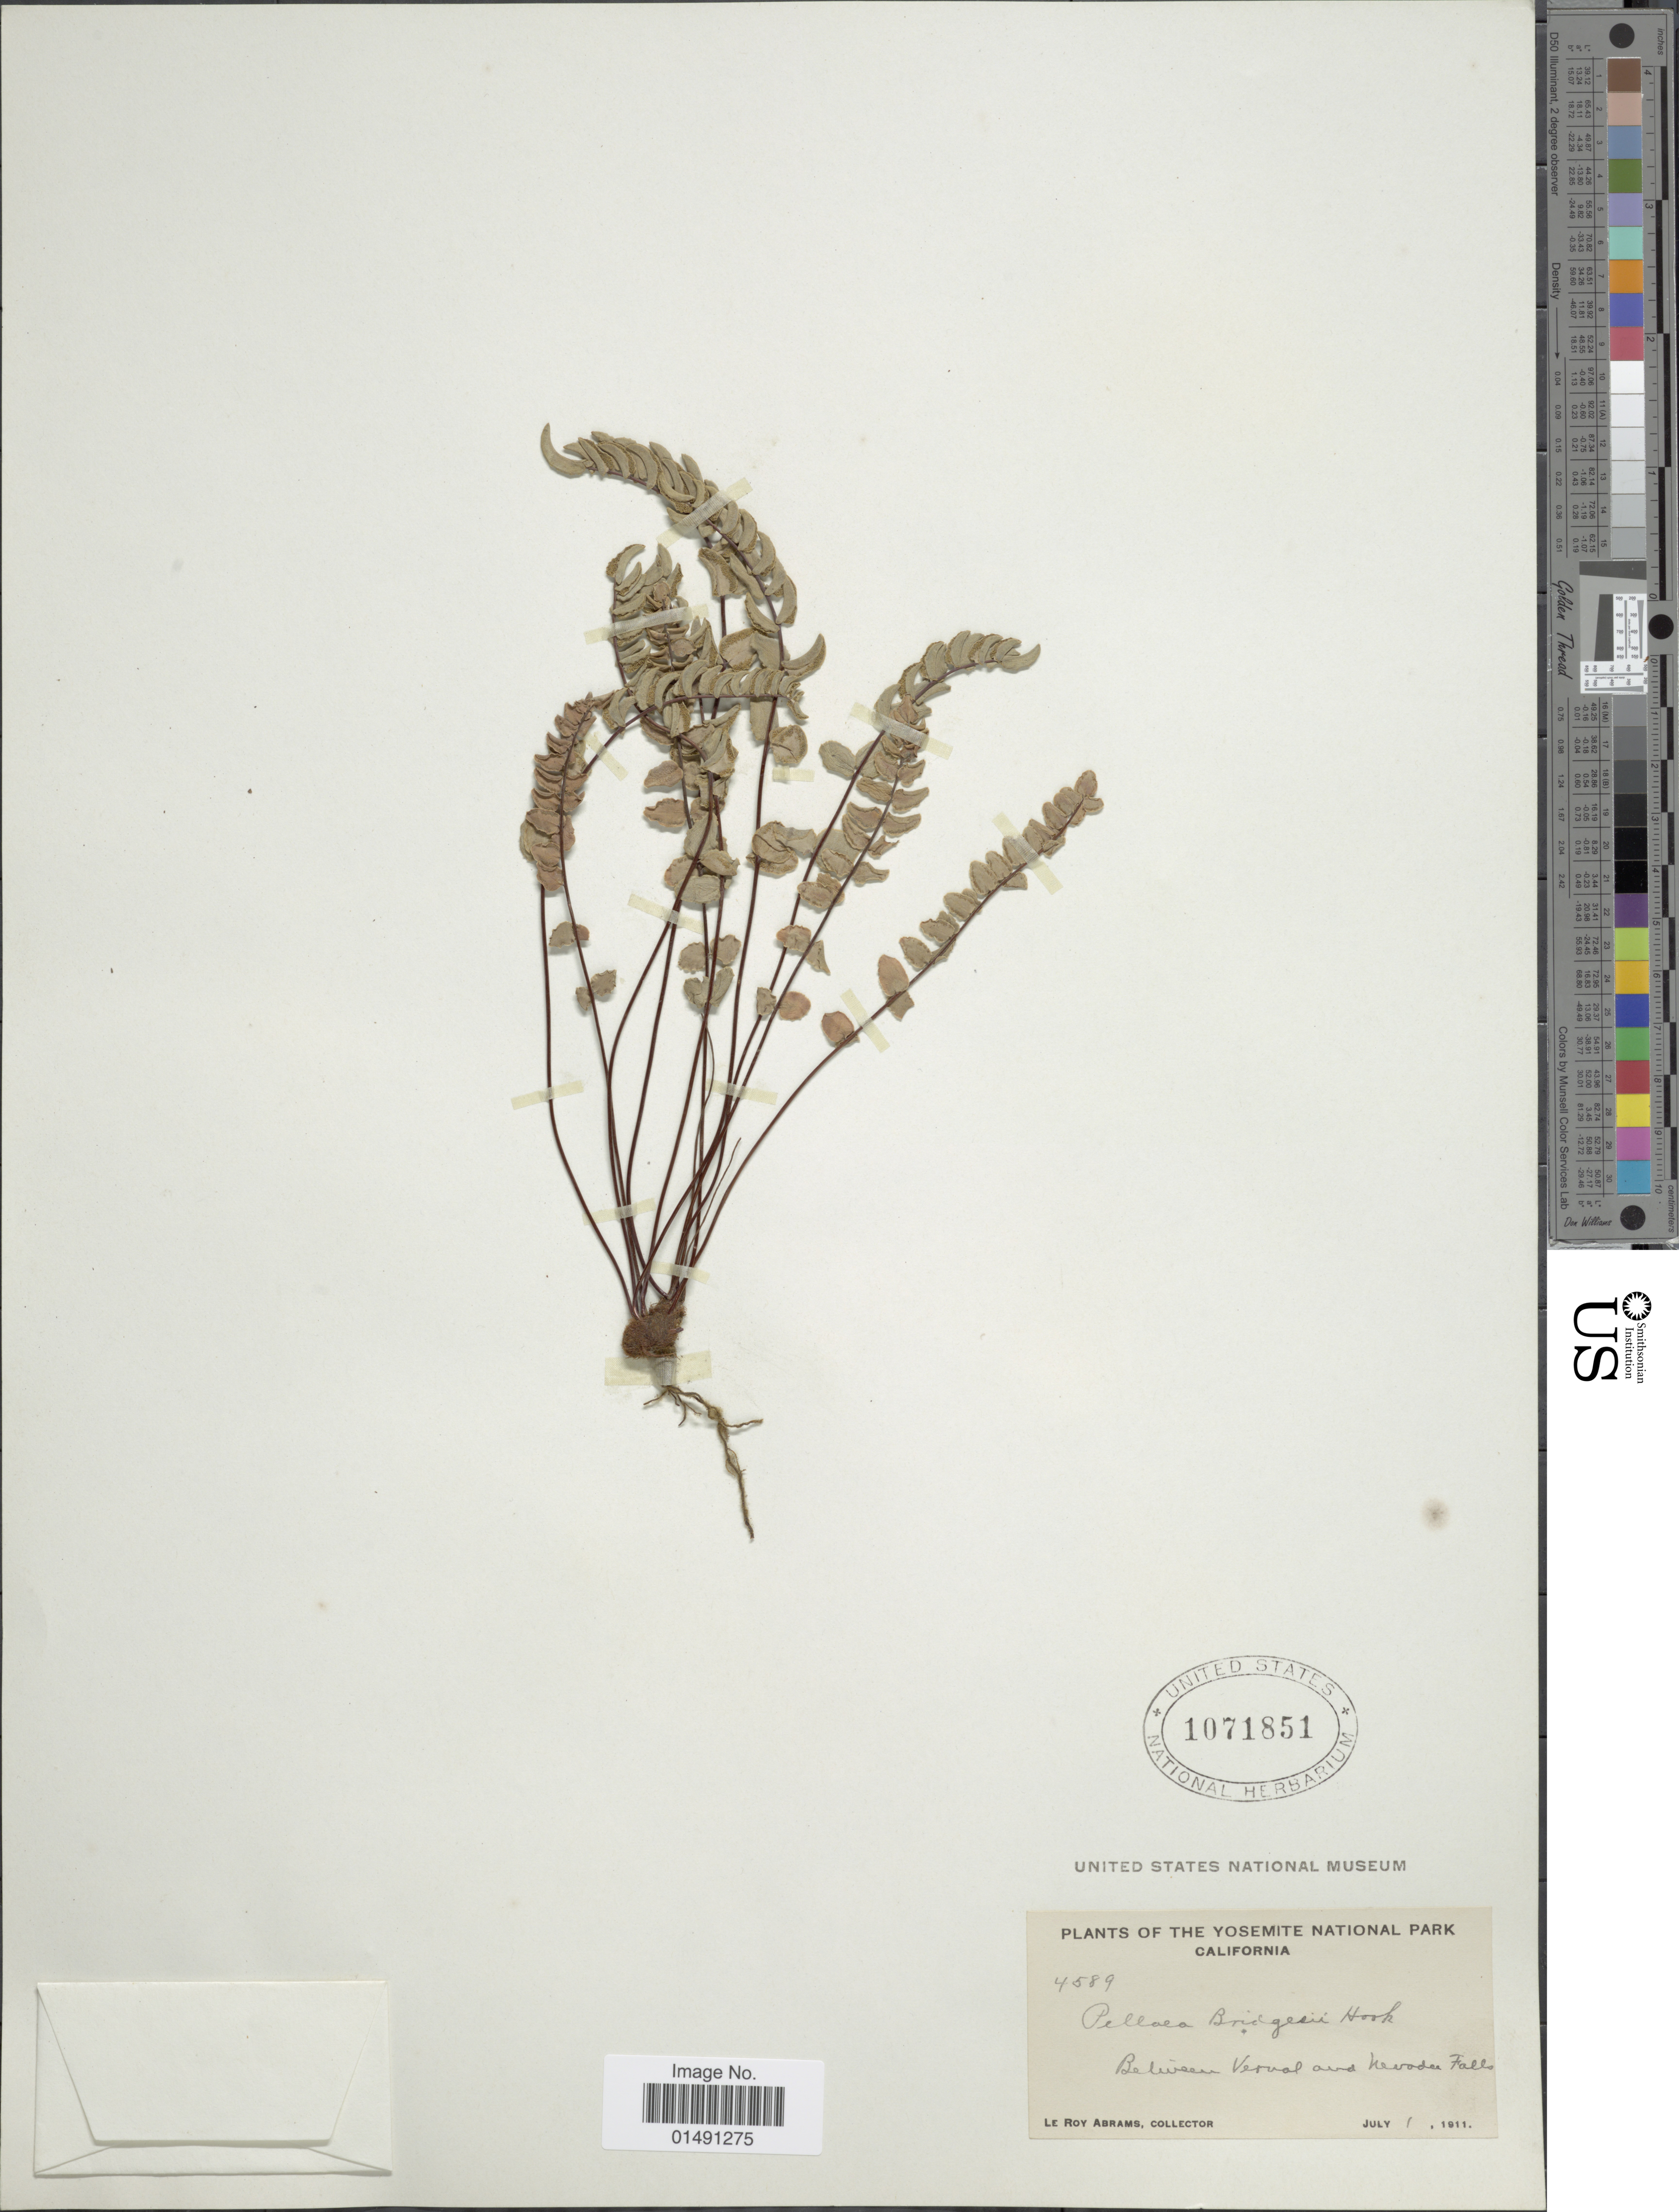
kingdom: Plantae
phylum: Tracheophyta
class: Polypodiopsida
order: Polypodiales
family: Pteridaceae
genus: Pellaea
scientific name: Pellaea bridgesii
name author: Hook.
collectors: L. Abrams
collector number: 4589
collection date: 1911-07-01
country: United States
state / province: California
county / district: Mariposa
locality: The Yosemite National Park, Between Verval and Nevada Falls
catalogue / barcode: US 1071851